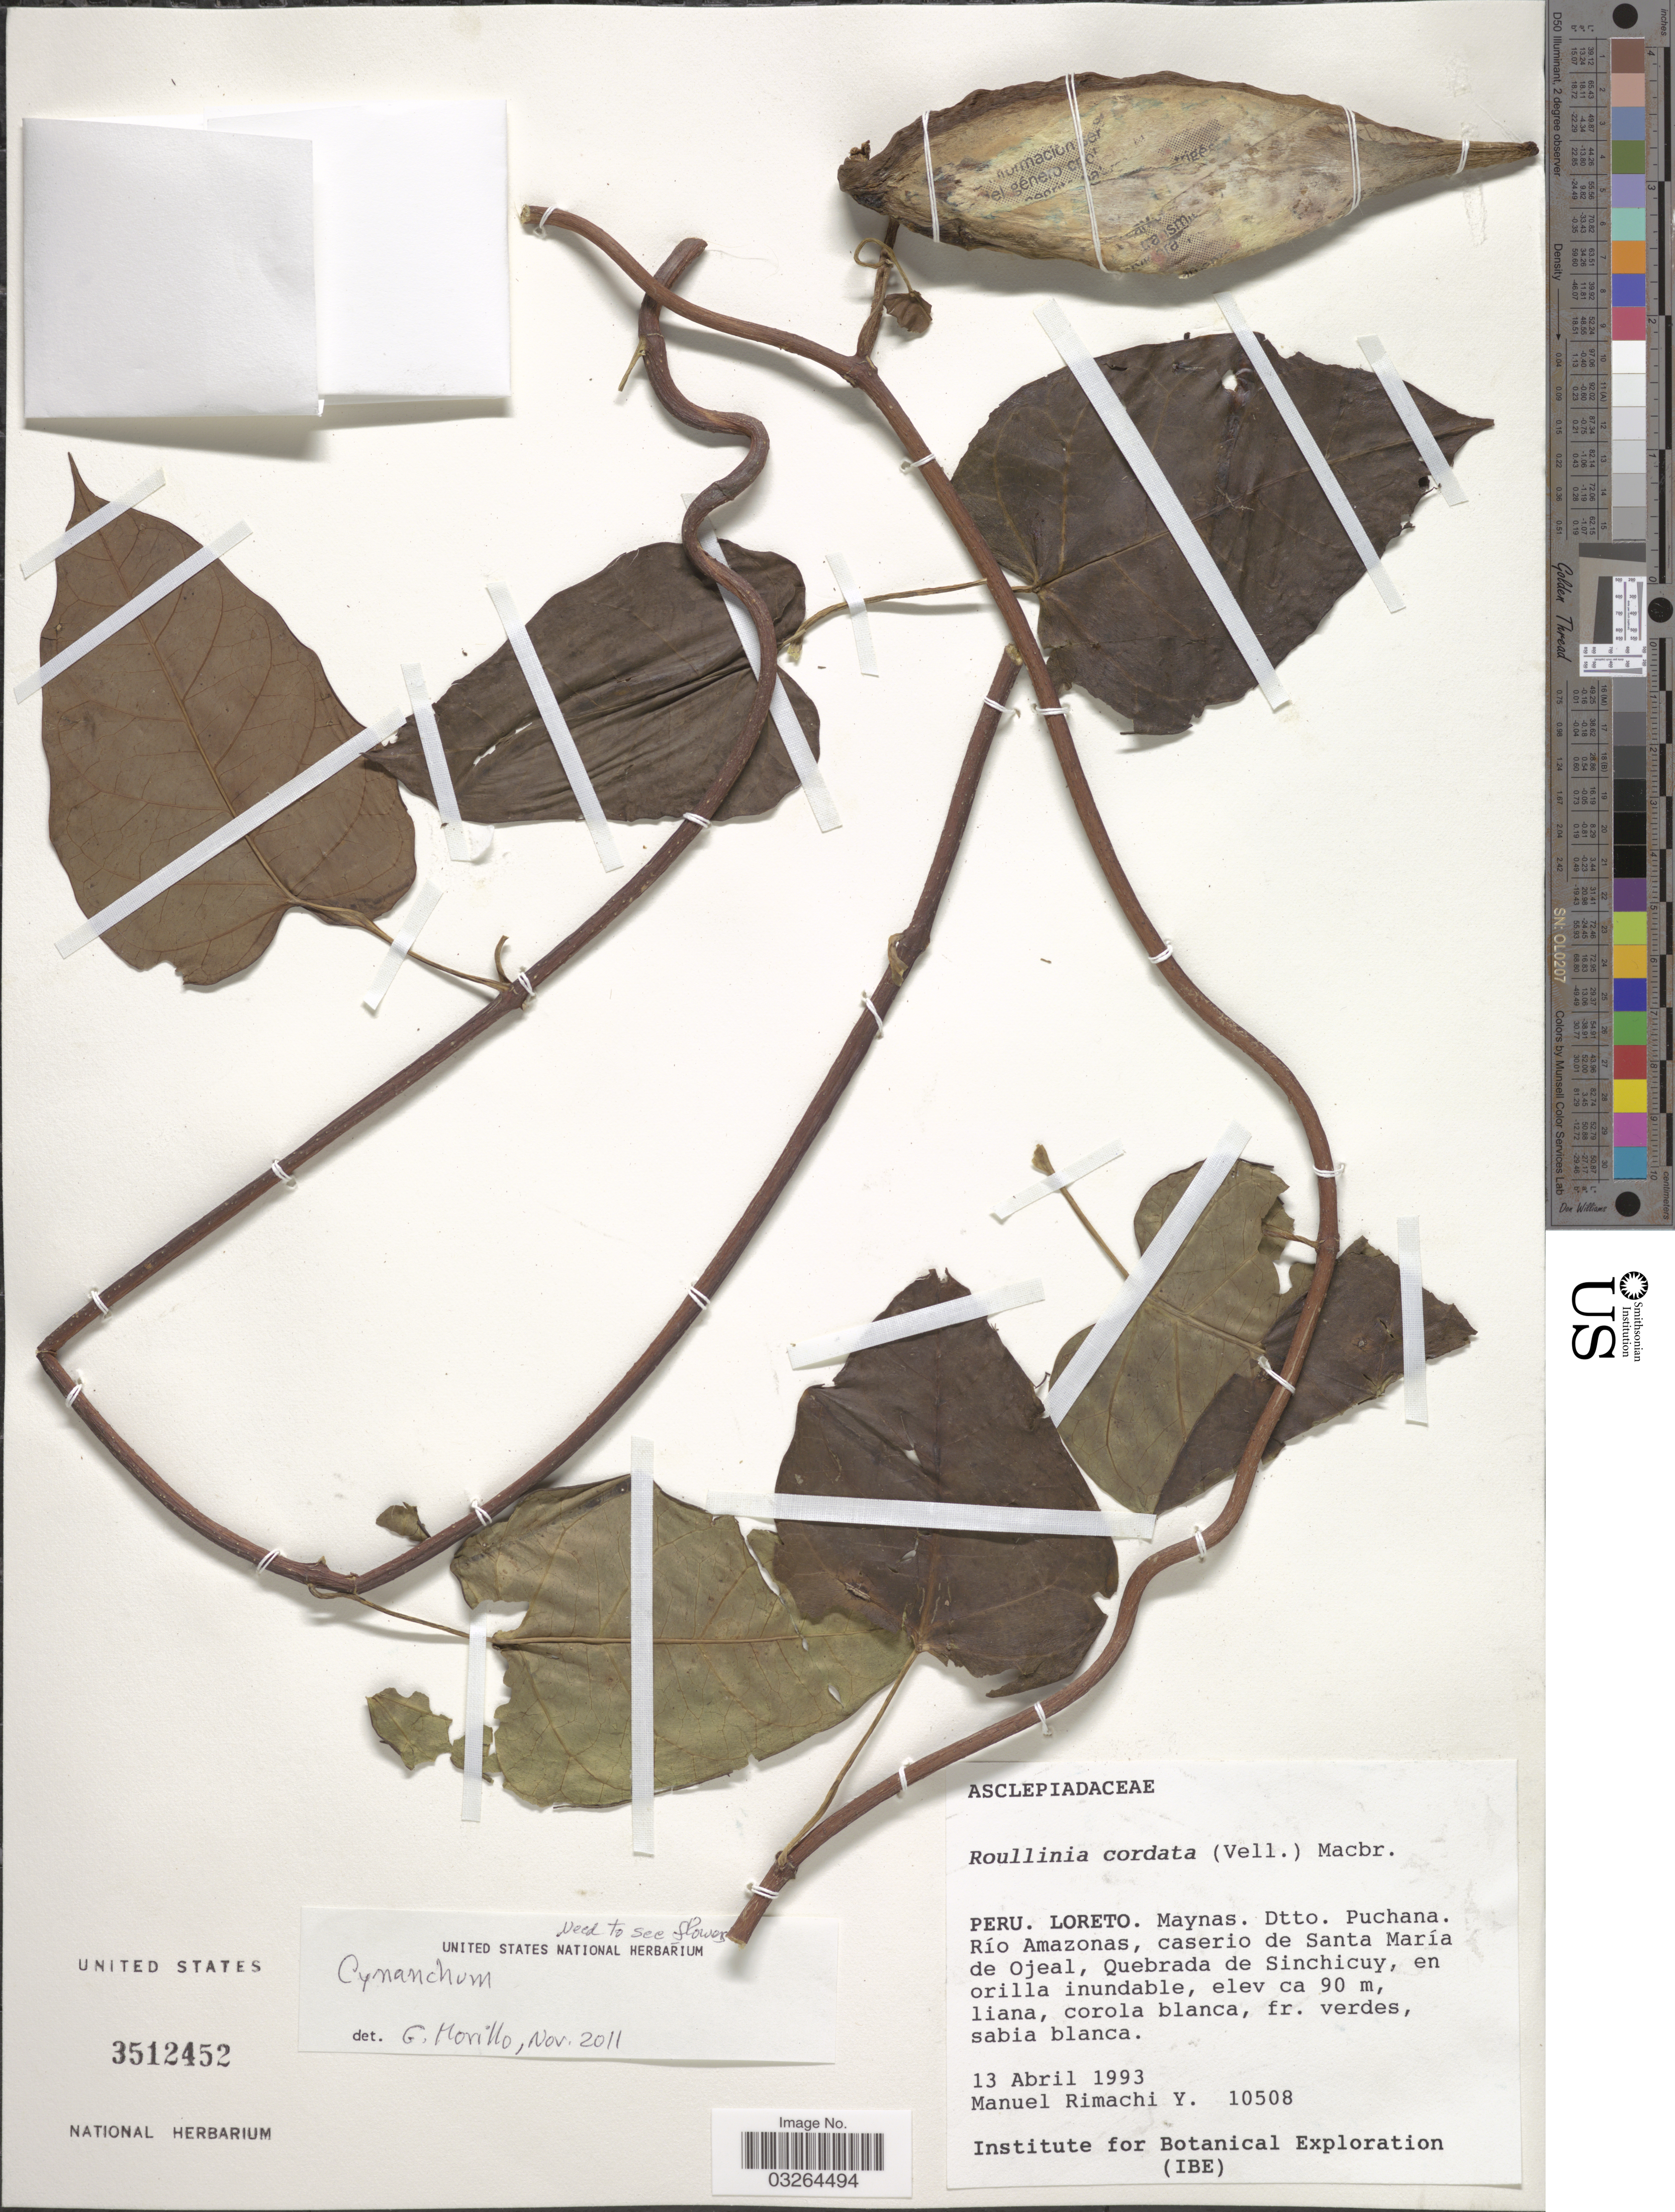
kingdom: Plantae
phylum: Tracheophyta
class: Magnoliopsida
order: Gentianales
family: Apocynaceae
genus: Cynanchum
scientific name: Cynanchum sp.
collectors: M. Rimachi Y.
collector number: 10508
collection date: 1993-04-13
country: Peru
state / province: Loreto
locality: Maynas. Dtto. Puchana. Río Amazonas, caserio de Santa María de Ojeal, Quebrada de Sinchicuy, en orilla inundable.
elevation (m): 90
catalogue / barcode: US 3512452